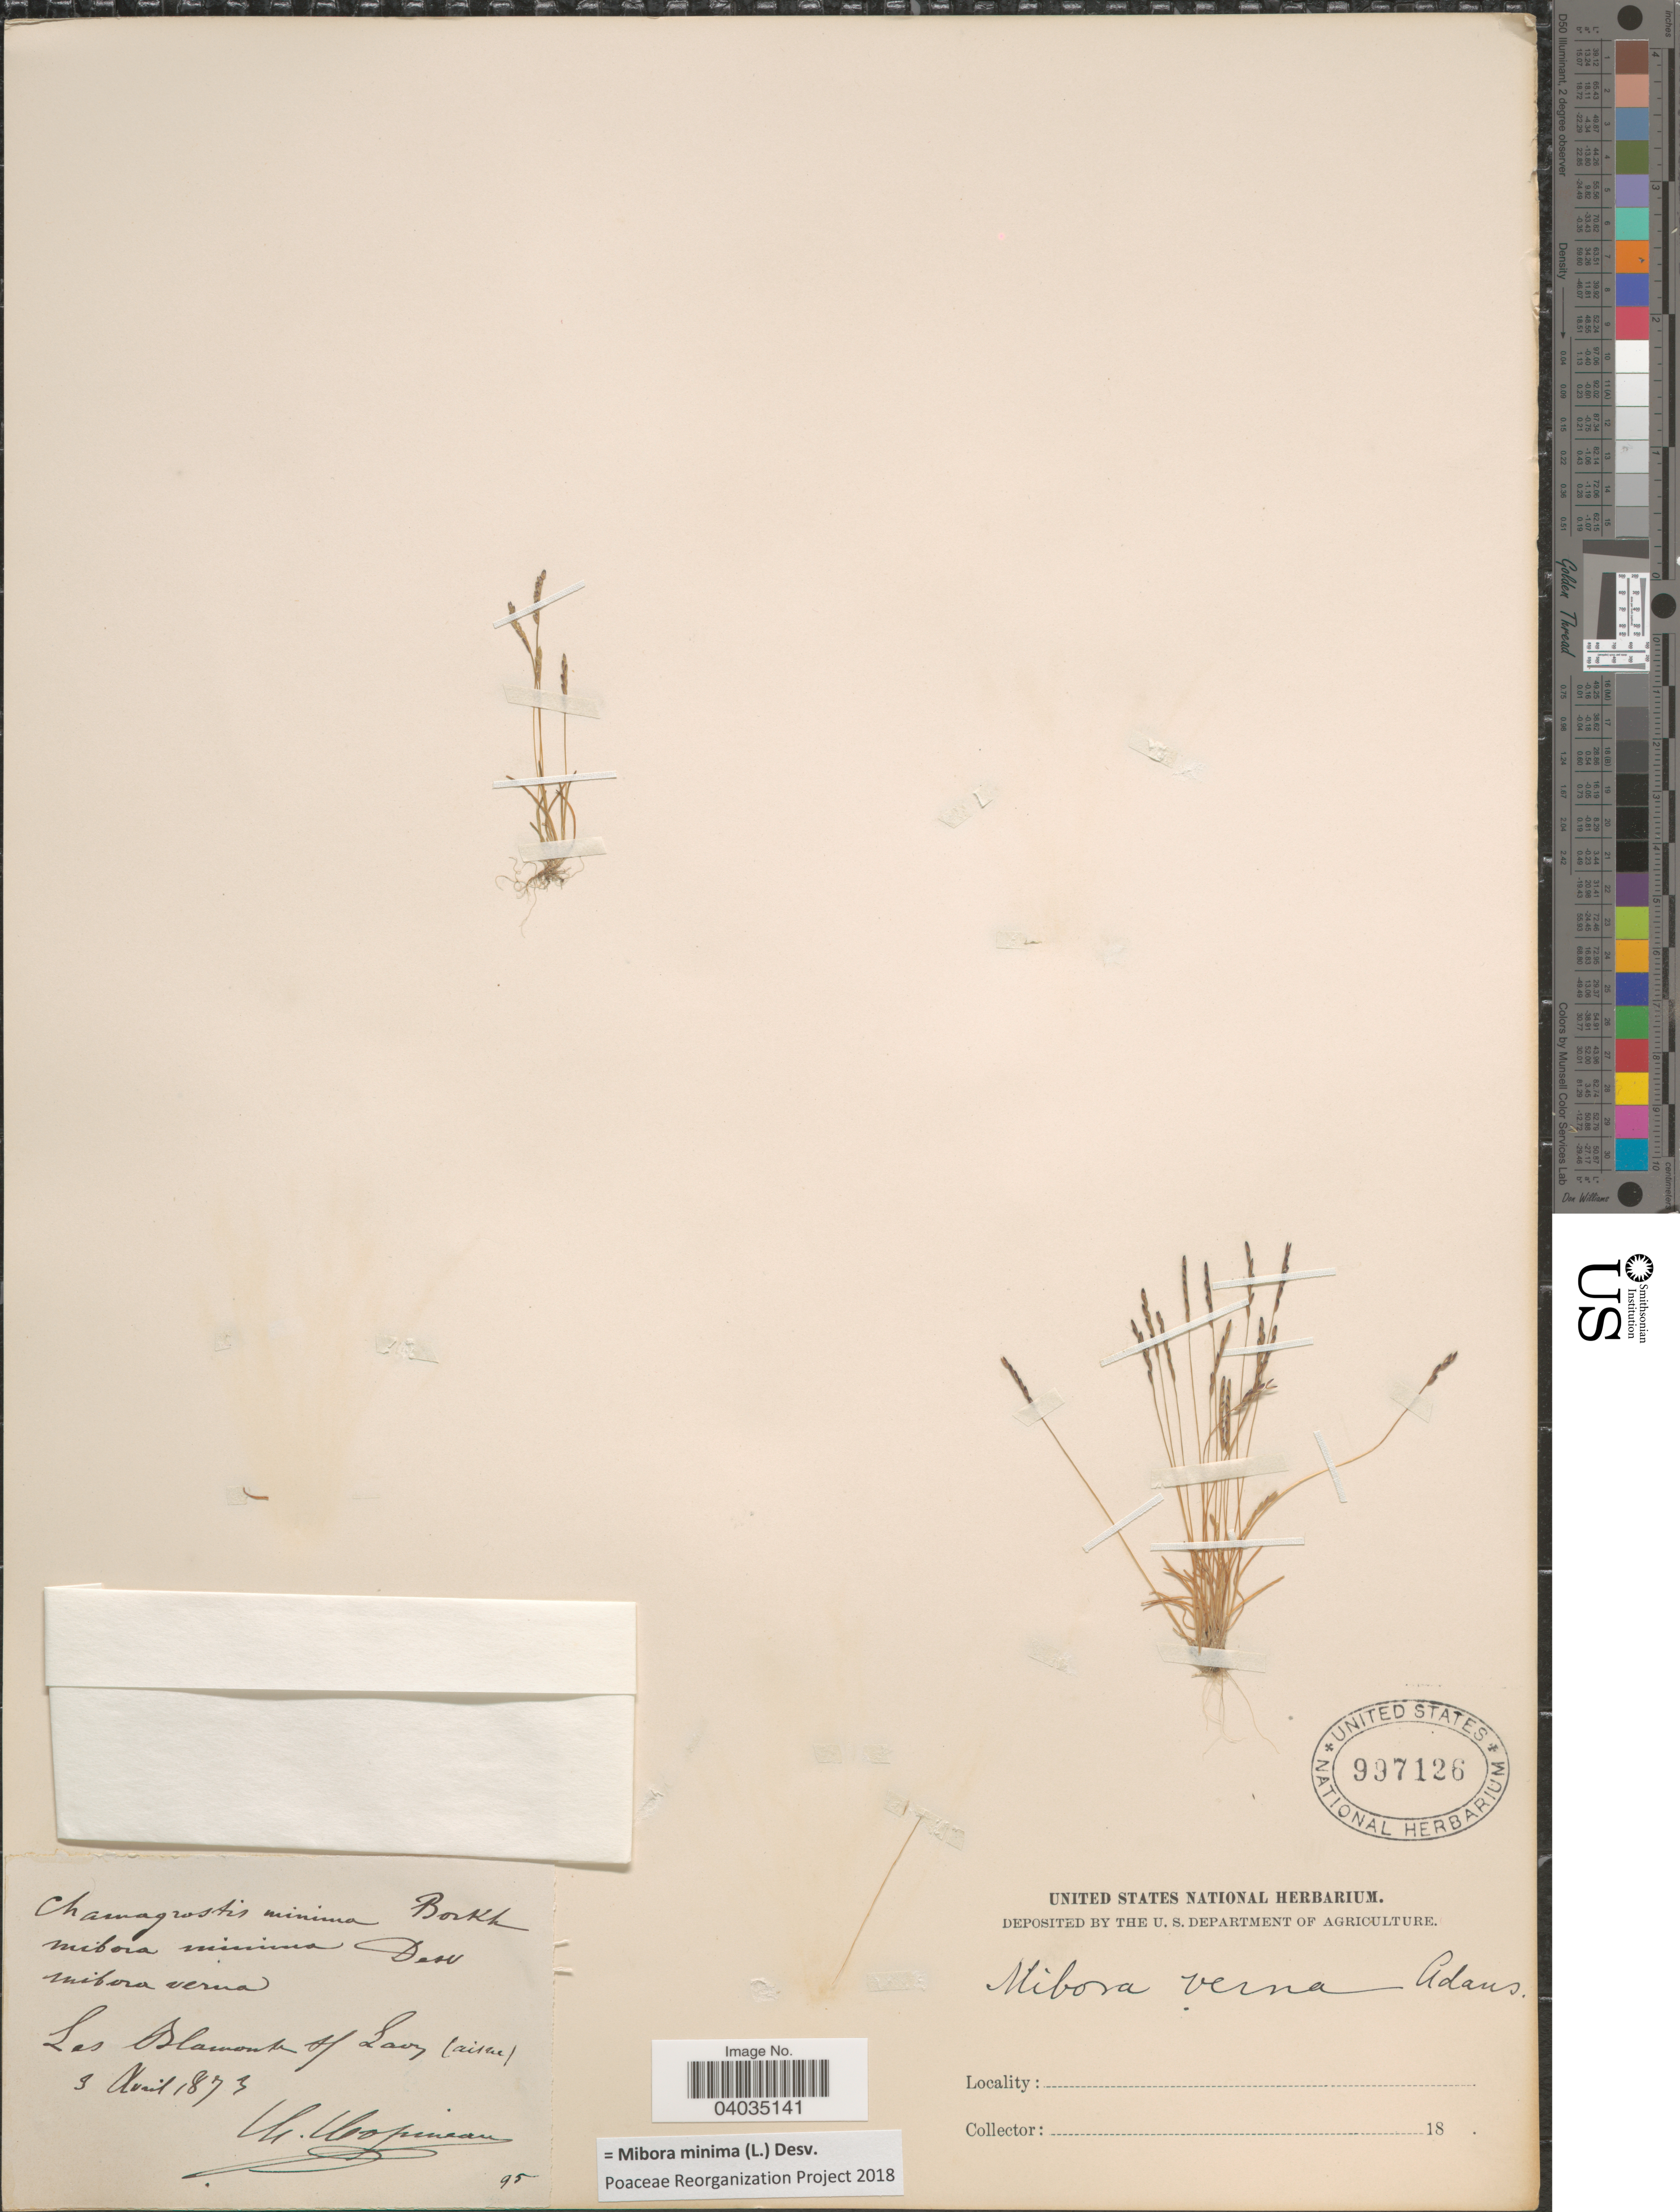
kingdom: Plantae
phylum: Tracheophyta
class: Liliopsida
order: Poales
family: Poaceae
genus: Mibora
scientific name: Mibora minima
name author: (L.) Desv.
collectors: C. Copineau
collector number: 95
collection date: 1873-04-03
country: France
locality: Les Blamont of Lavy [interpreted] (Aisne).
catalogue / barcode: US 997126